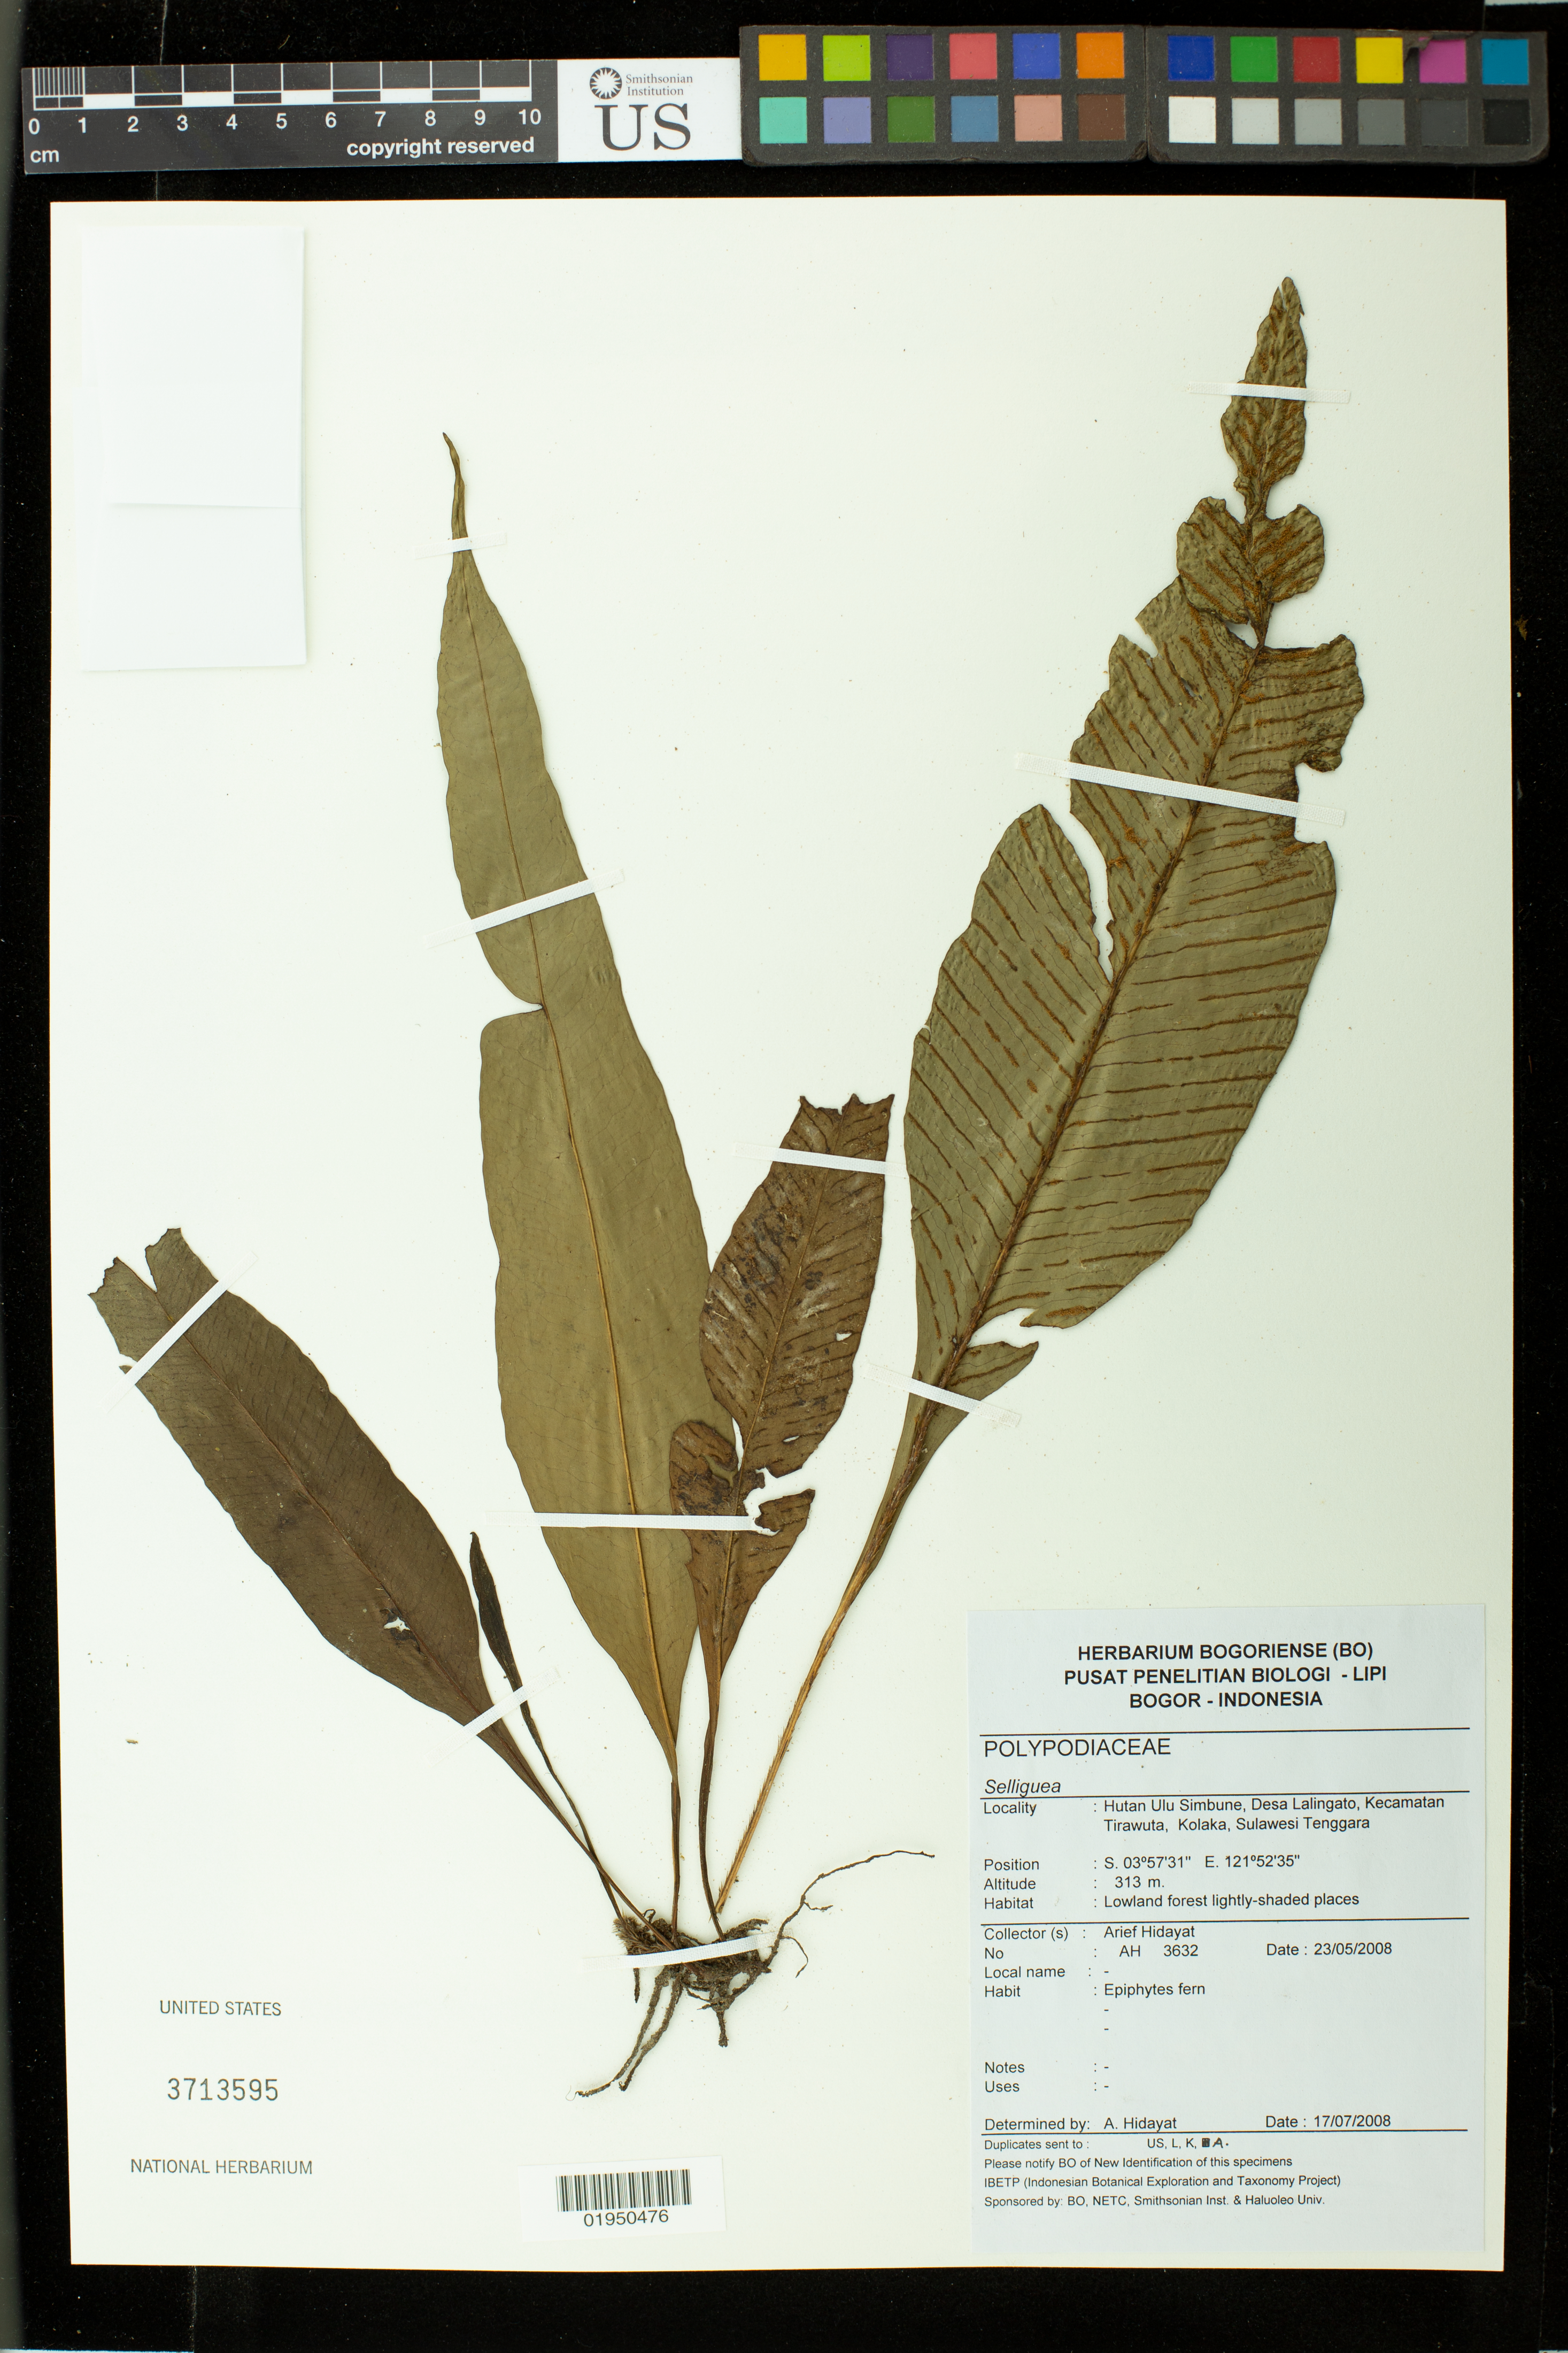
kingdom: Plantae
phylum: Tracheophyta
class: Polypodiopsida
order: Polypodiales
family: Polypodiaceae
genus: Selliguea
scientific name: Selliguea sp.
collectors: A. Hidayat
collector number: AH 3632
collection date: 2008-05-23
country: Indonesia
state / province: Sulawesi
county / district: Sulawesi Tenggara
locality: Hutan Ulu Simbune, Desa Lalingato, Kecameatan Tirawuta, Kolaka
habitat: Lowland forest lightly-shaded places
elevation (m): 313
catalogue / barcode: US 3713595